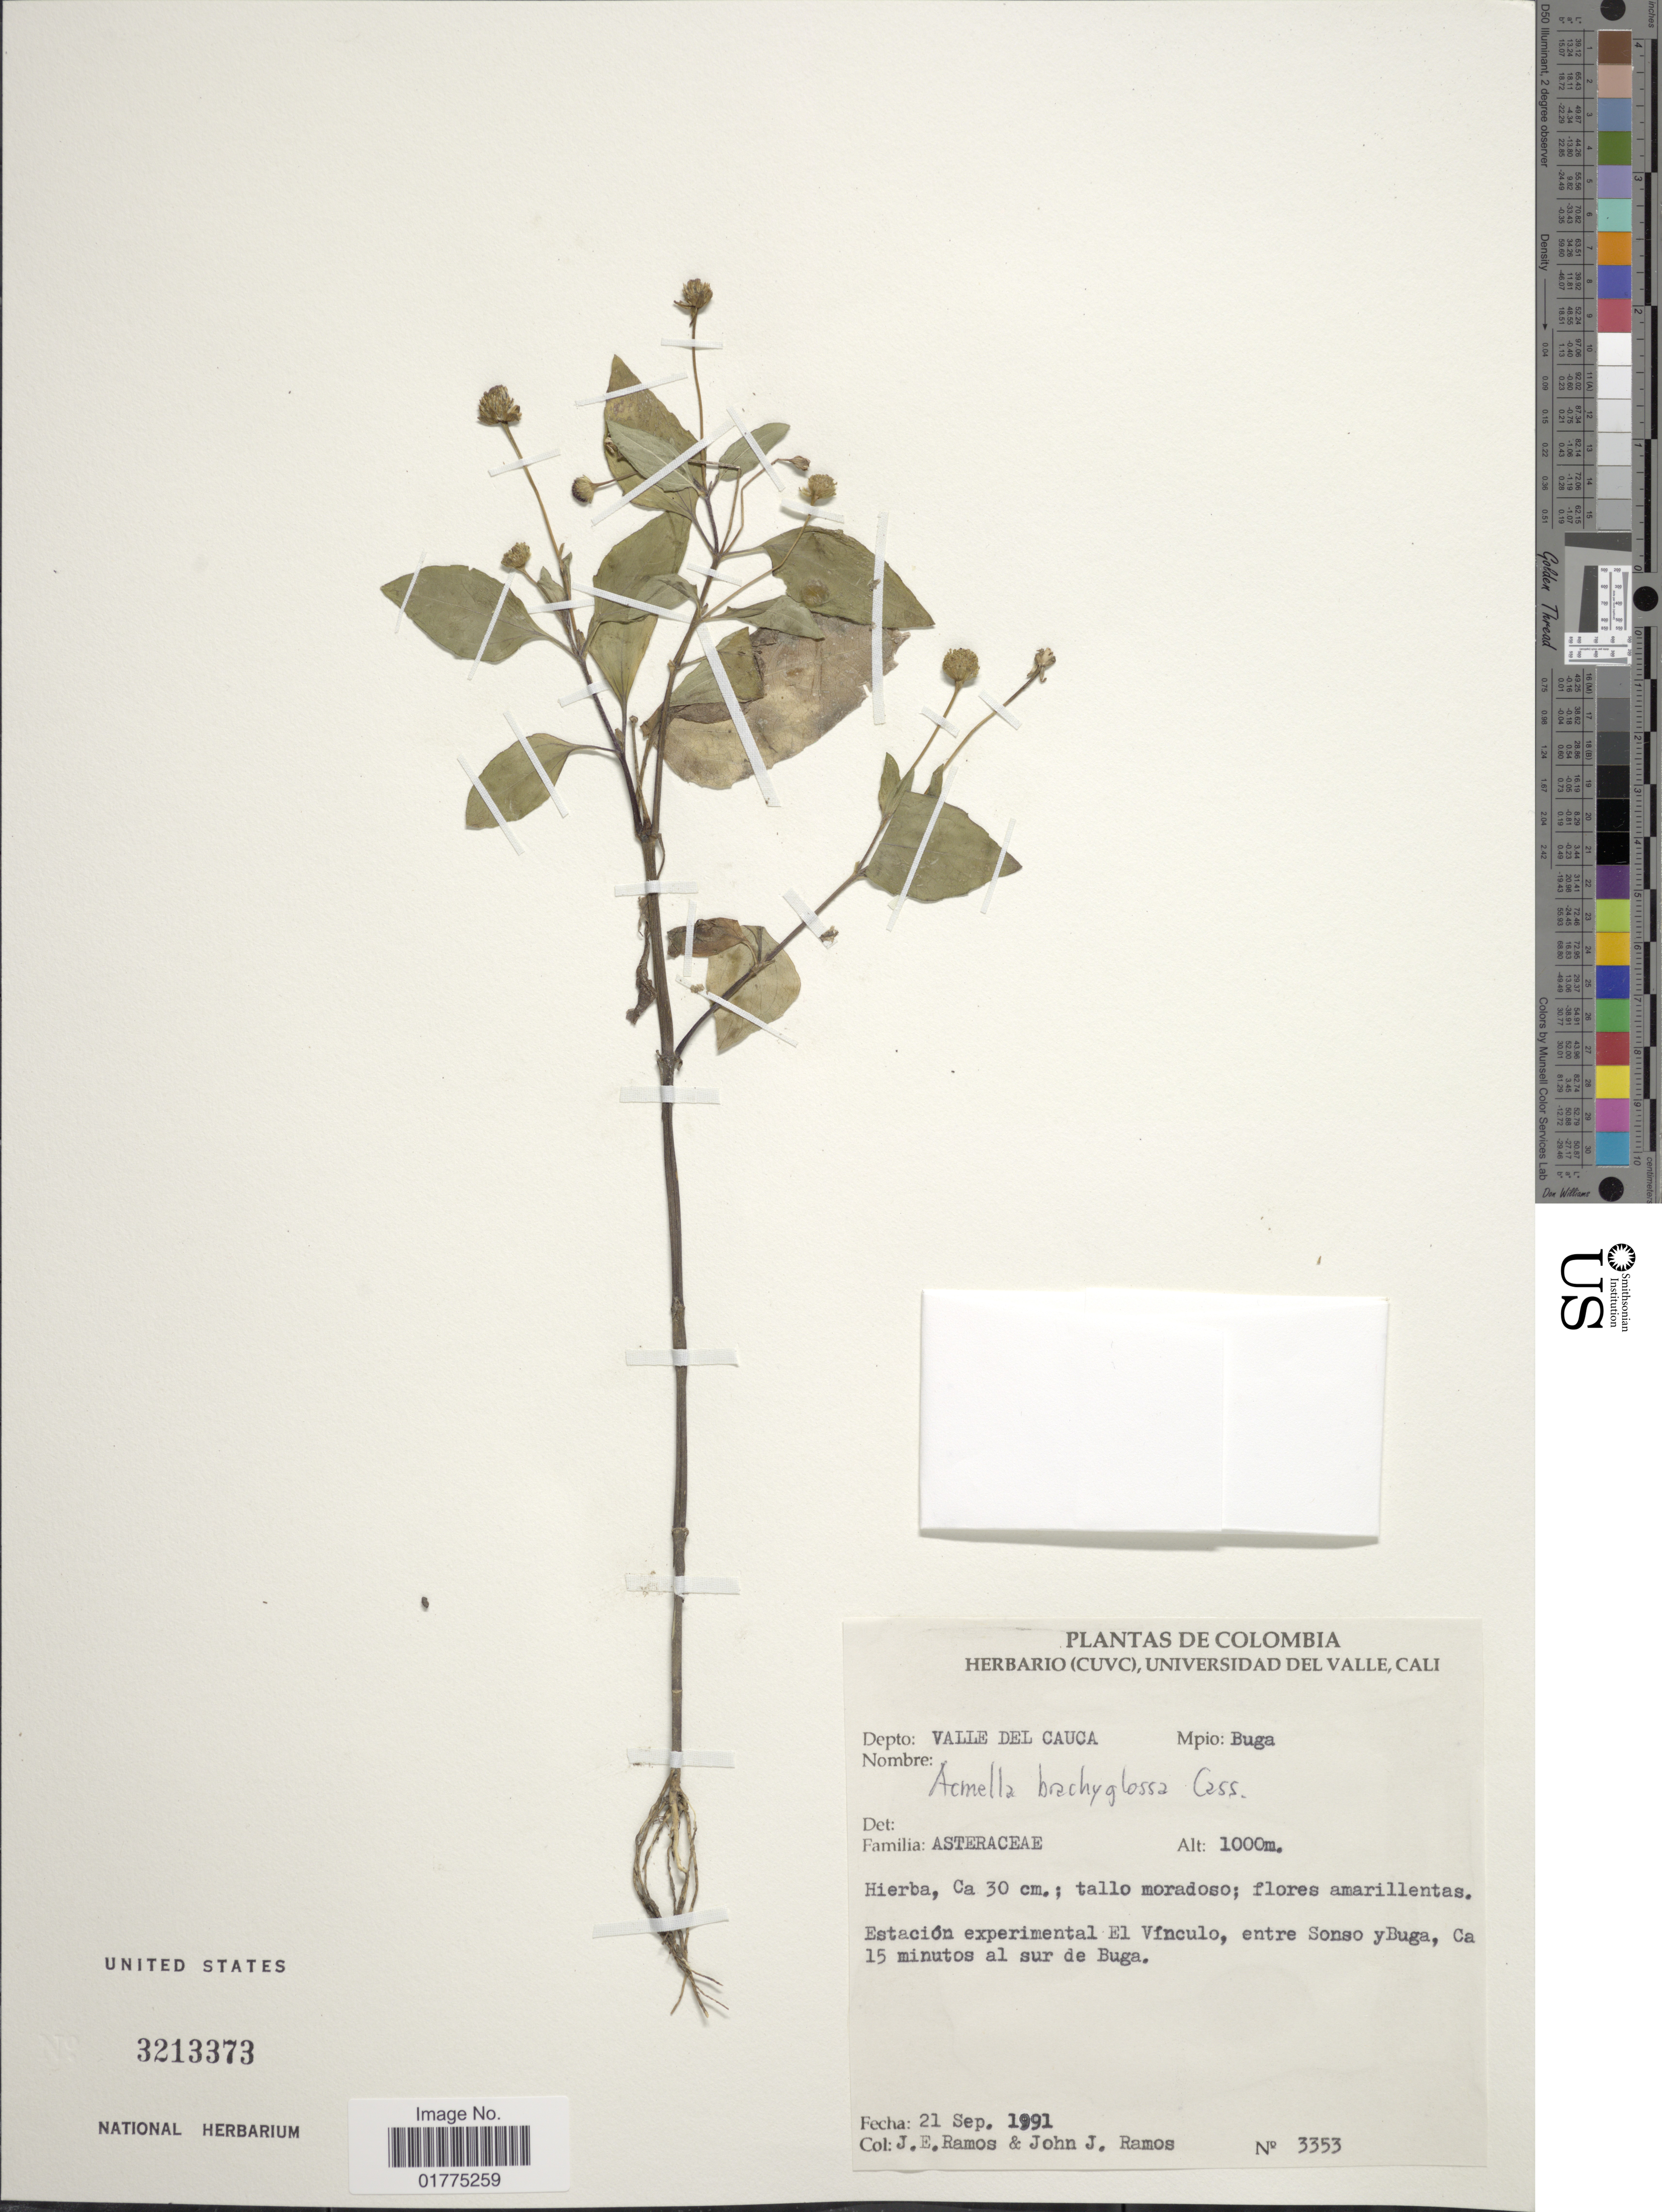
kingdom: Plantae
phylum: Tracheophyta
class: Magnoliopsida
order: Asterales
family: Asteraceae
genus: Acmella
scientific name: Acmella brachyglossa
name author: Cass.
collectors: J. E. Ramos & J. J. Ramos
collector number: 3353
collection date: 1991-09-21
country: Colombia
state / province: Valle del Cauca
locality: Depto: Valle del Cauca, Mpio: Buga, Estacion experimental EL Vinculo, entre Sonso Y Buga, Ca 15 minutos al sur de Buga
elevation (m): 1000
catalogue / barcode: US 3213373